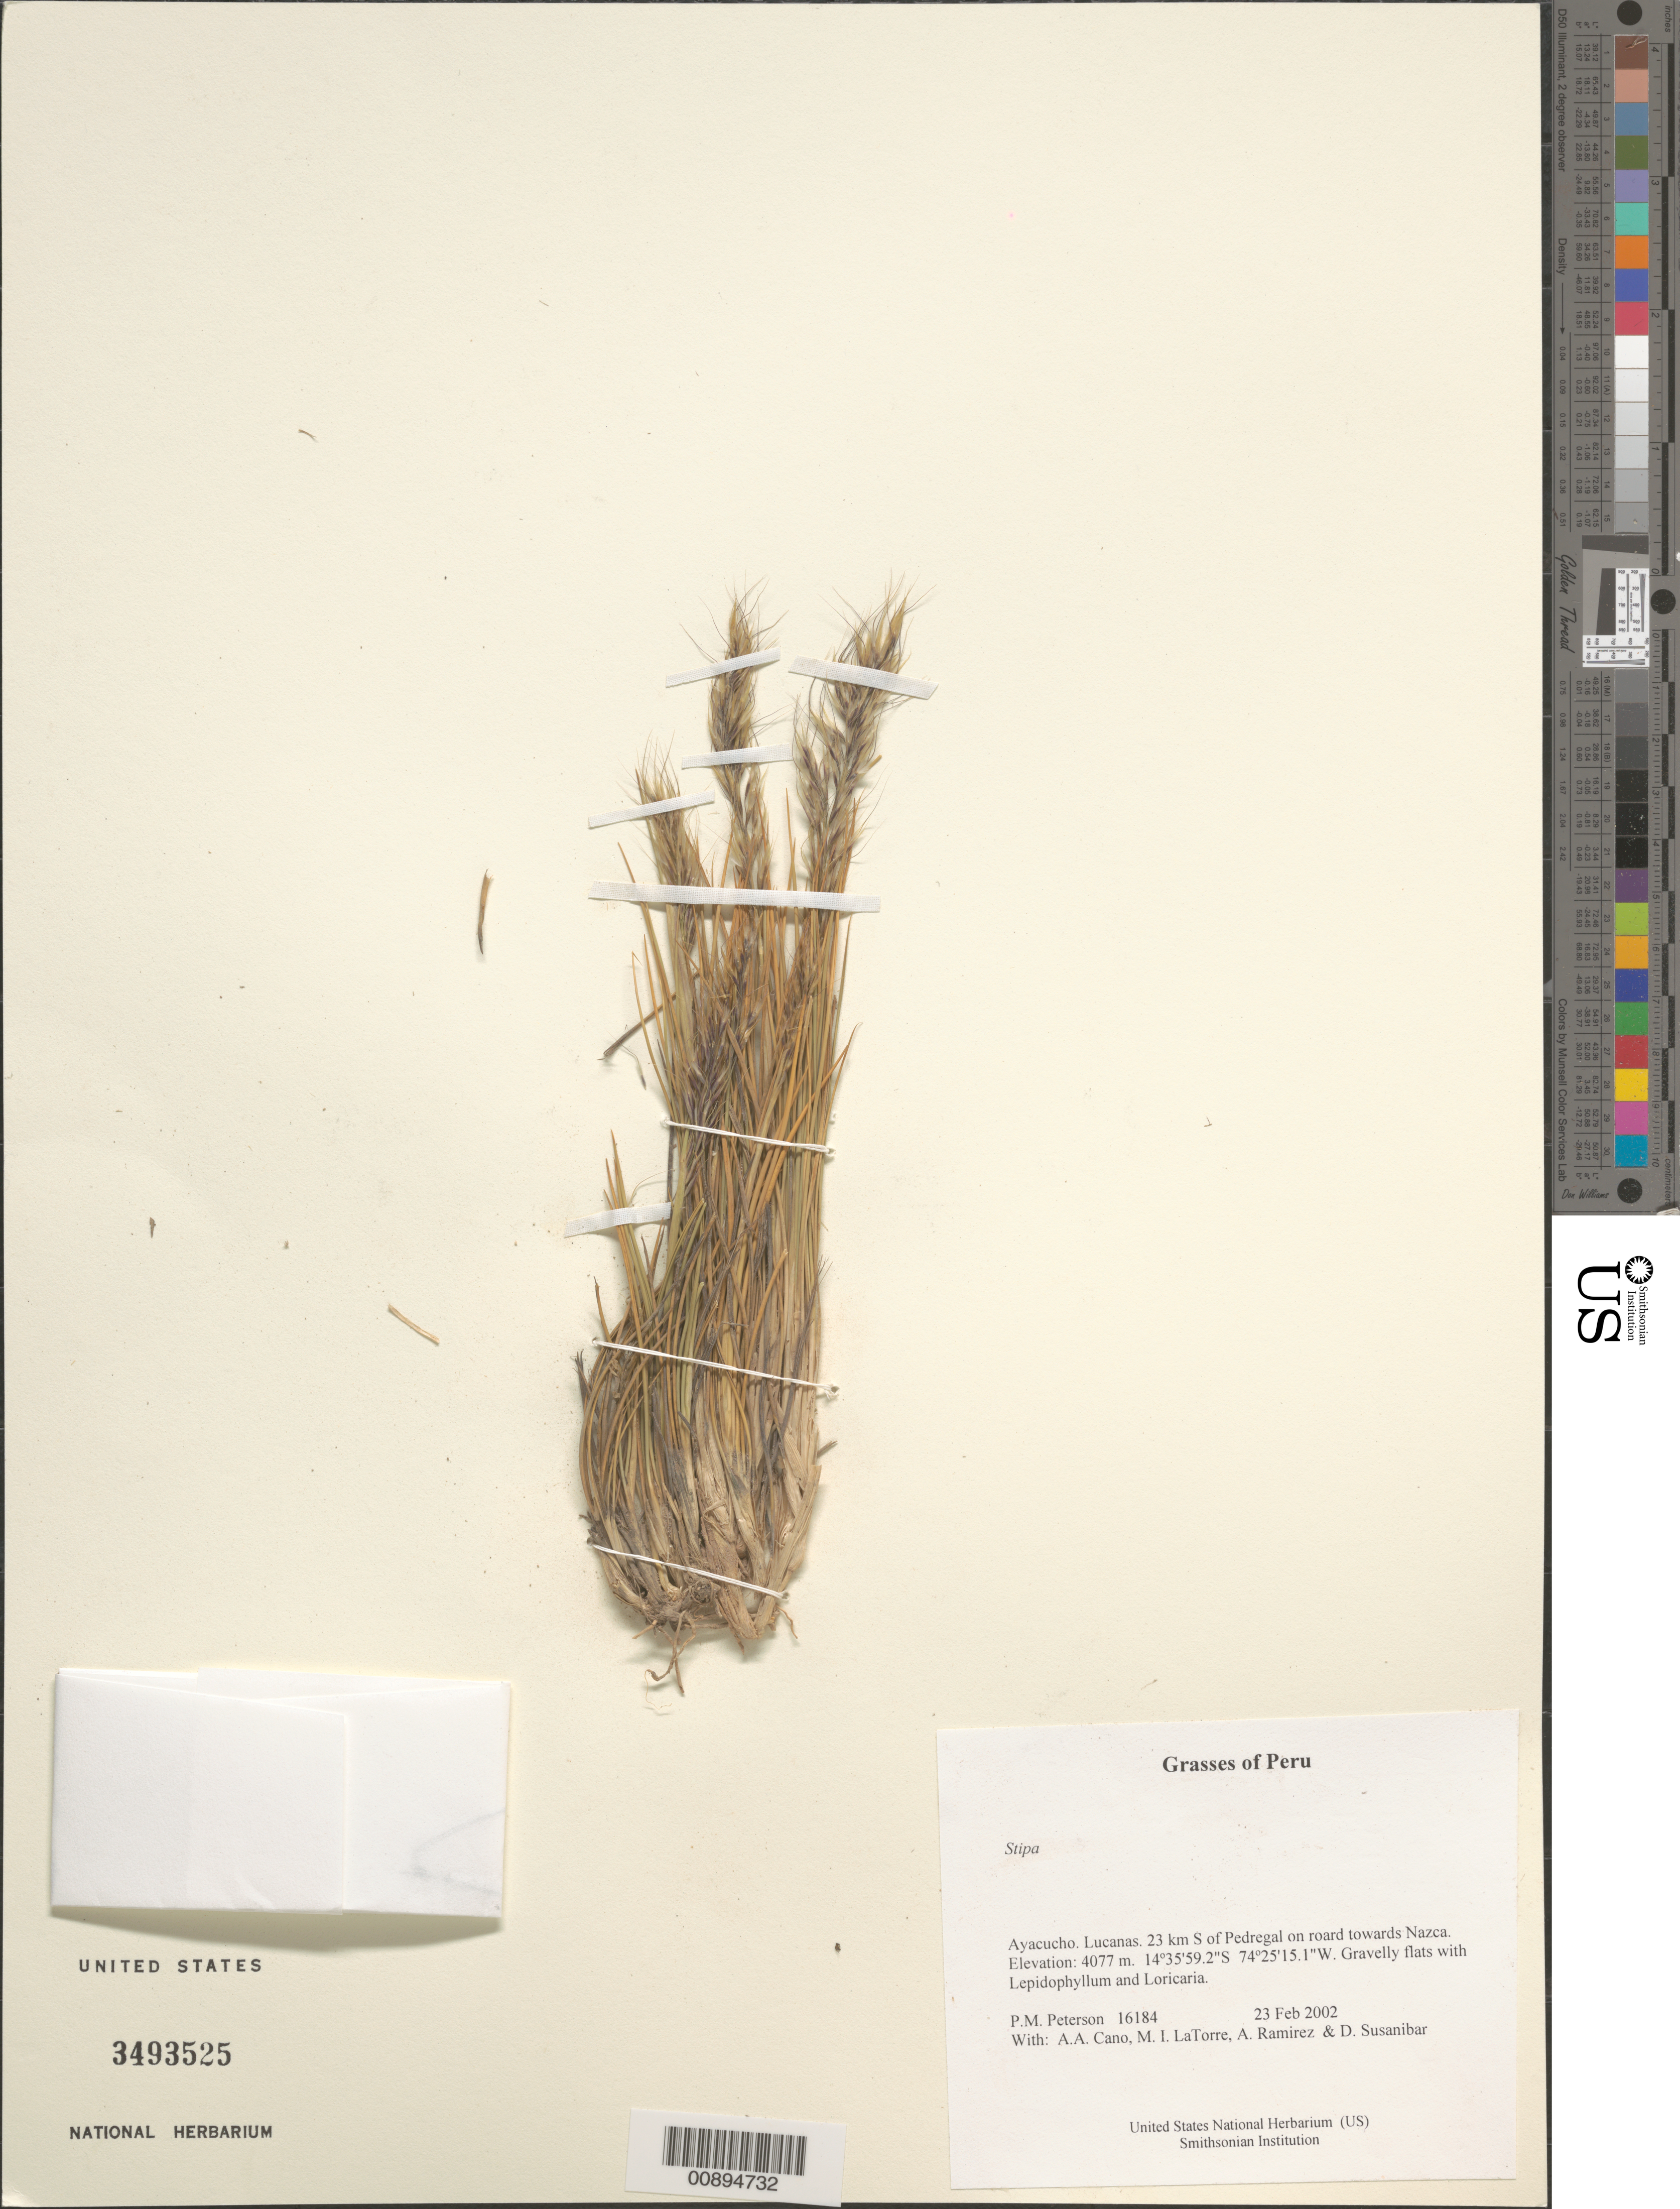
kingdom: Plantae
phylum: Tracheophyta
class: Liliopsida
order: Poales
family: Poaceae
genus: Anatherostipa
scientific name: Anatherostipa hans-meyeri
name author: (Pilg.) Peñailillo B.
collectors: P. M. Peterson, A. Cano, M. I. La Torre, A. Ramírez & D. Susanibar Cruz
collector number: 16184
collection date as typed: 23 Feb 2002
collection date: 2002-02-23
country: Peru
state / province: Ayacucho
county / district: Lucanas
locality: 23 km S of Pedregal on roard towards Nazca.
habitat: Gravelly flats with Lepidophyllum and Loricaria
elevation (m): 4077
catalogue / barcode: US 3493525